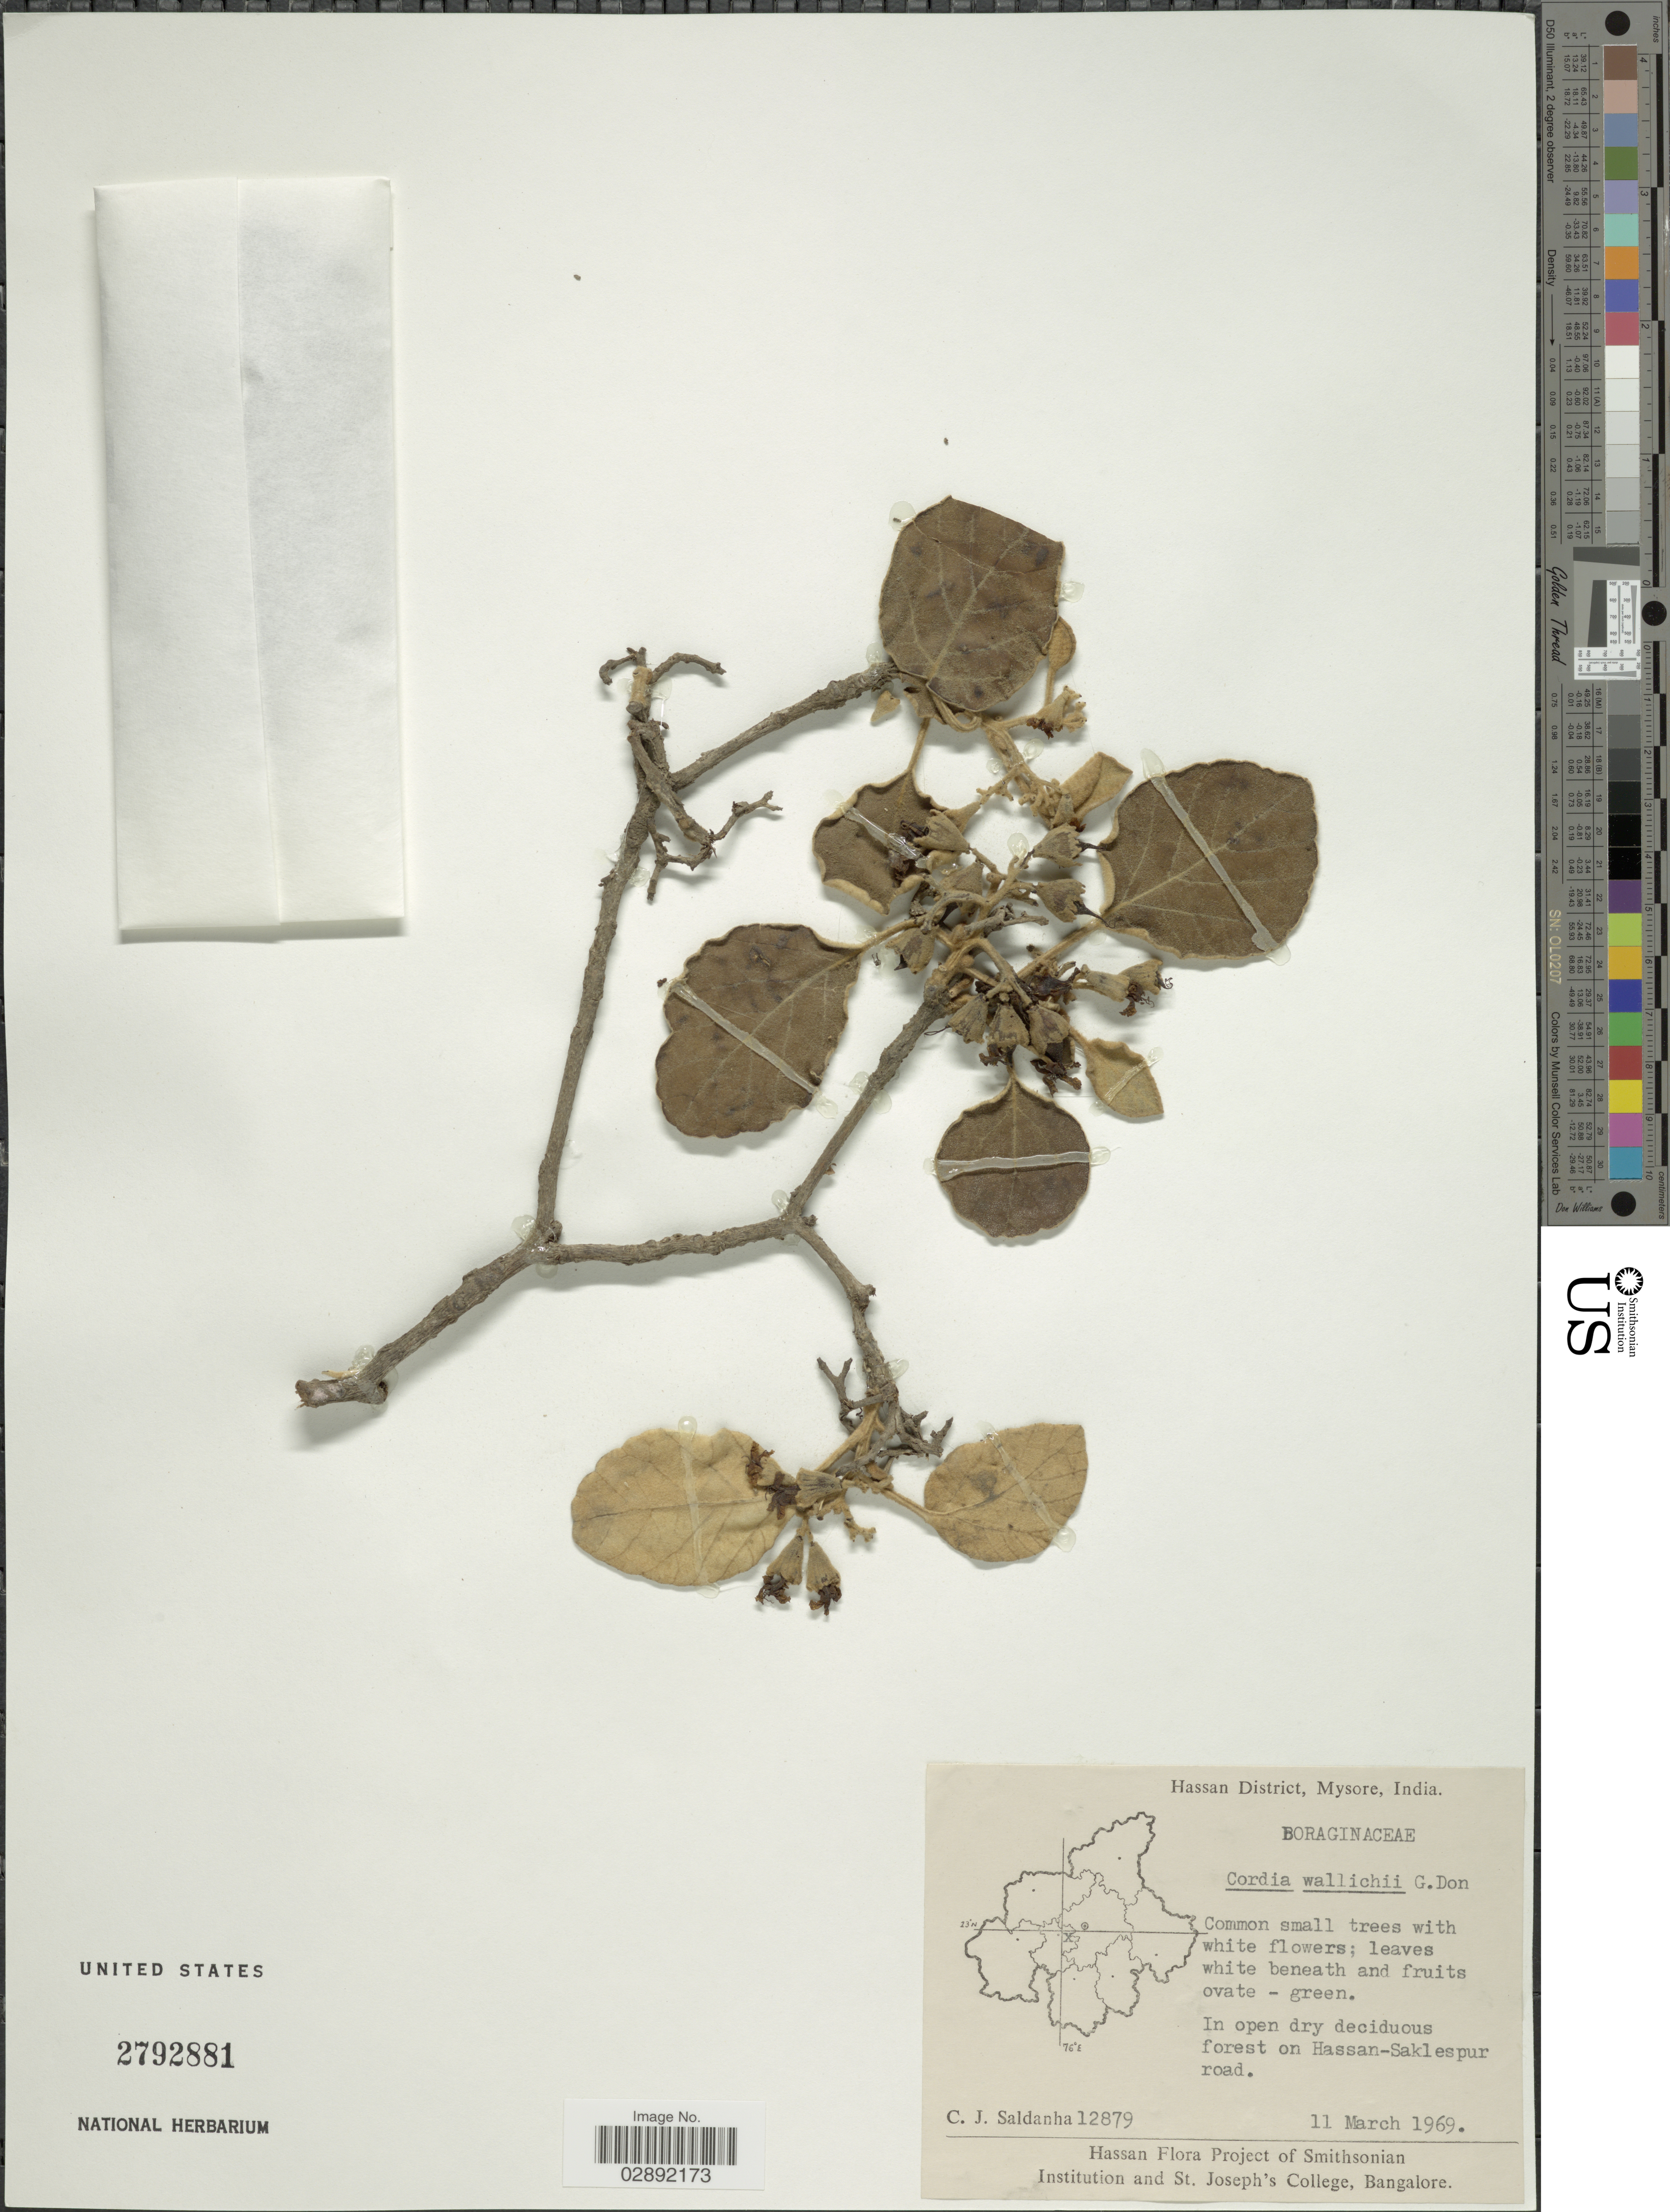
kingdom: Plantae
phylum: Tracheophyta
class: Magnoliopsida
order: Boraginales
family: Cordiaceae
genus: Cordia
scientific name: Cordia wallichii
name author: G. Don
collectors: C. J. Saldanha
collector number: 12879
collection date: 1969-03-11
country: India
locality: Hassan District, Mysore. In the open dry deciduous forest on Hassan-Saklespur road.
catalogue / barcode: US 2792881